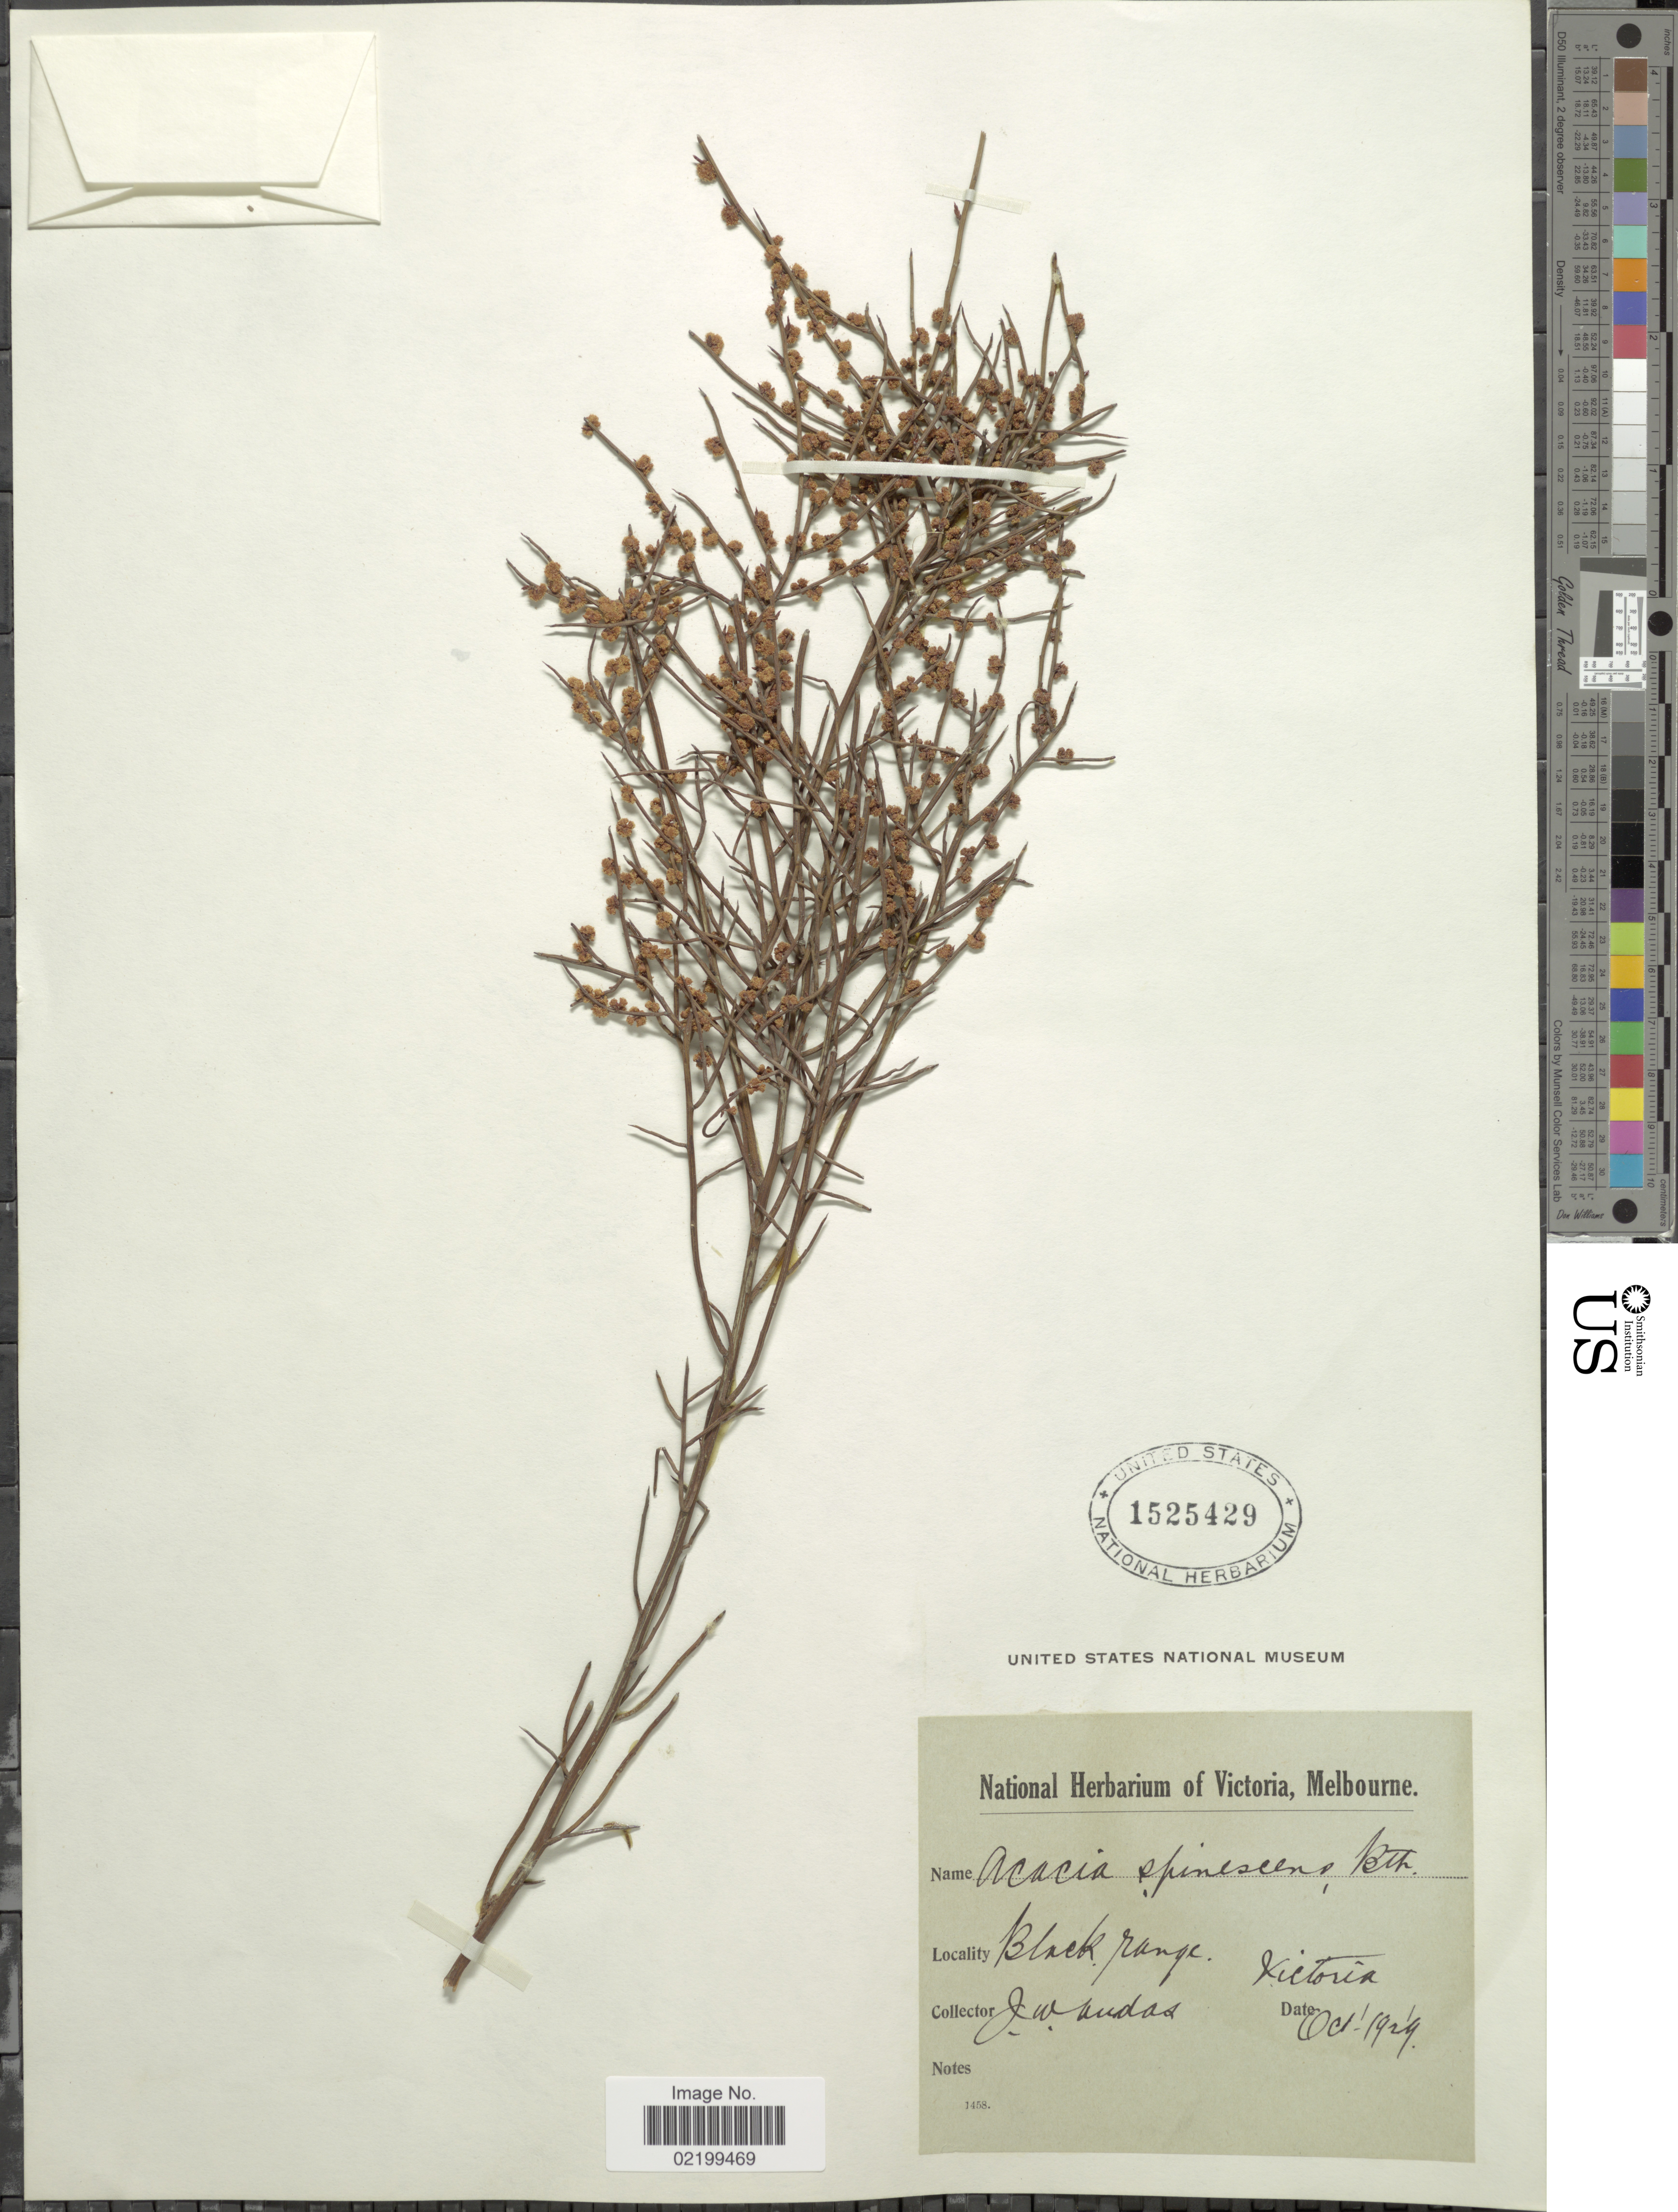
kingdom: Plantae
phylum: Tracheophyta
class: Magnoliopsida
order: Fabales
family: Fabaceae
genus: Acacia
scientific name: Acacia spinescens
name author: Benth.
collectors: J. Audas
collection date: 1929-10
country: Australia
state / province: Victoria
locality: Black Range, Victoria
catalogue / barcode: US 1525429